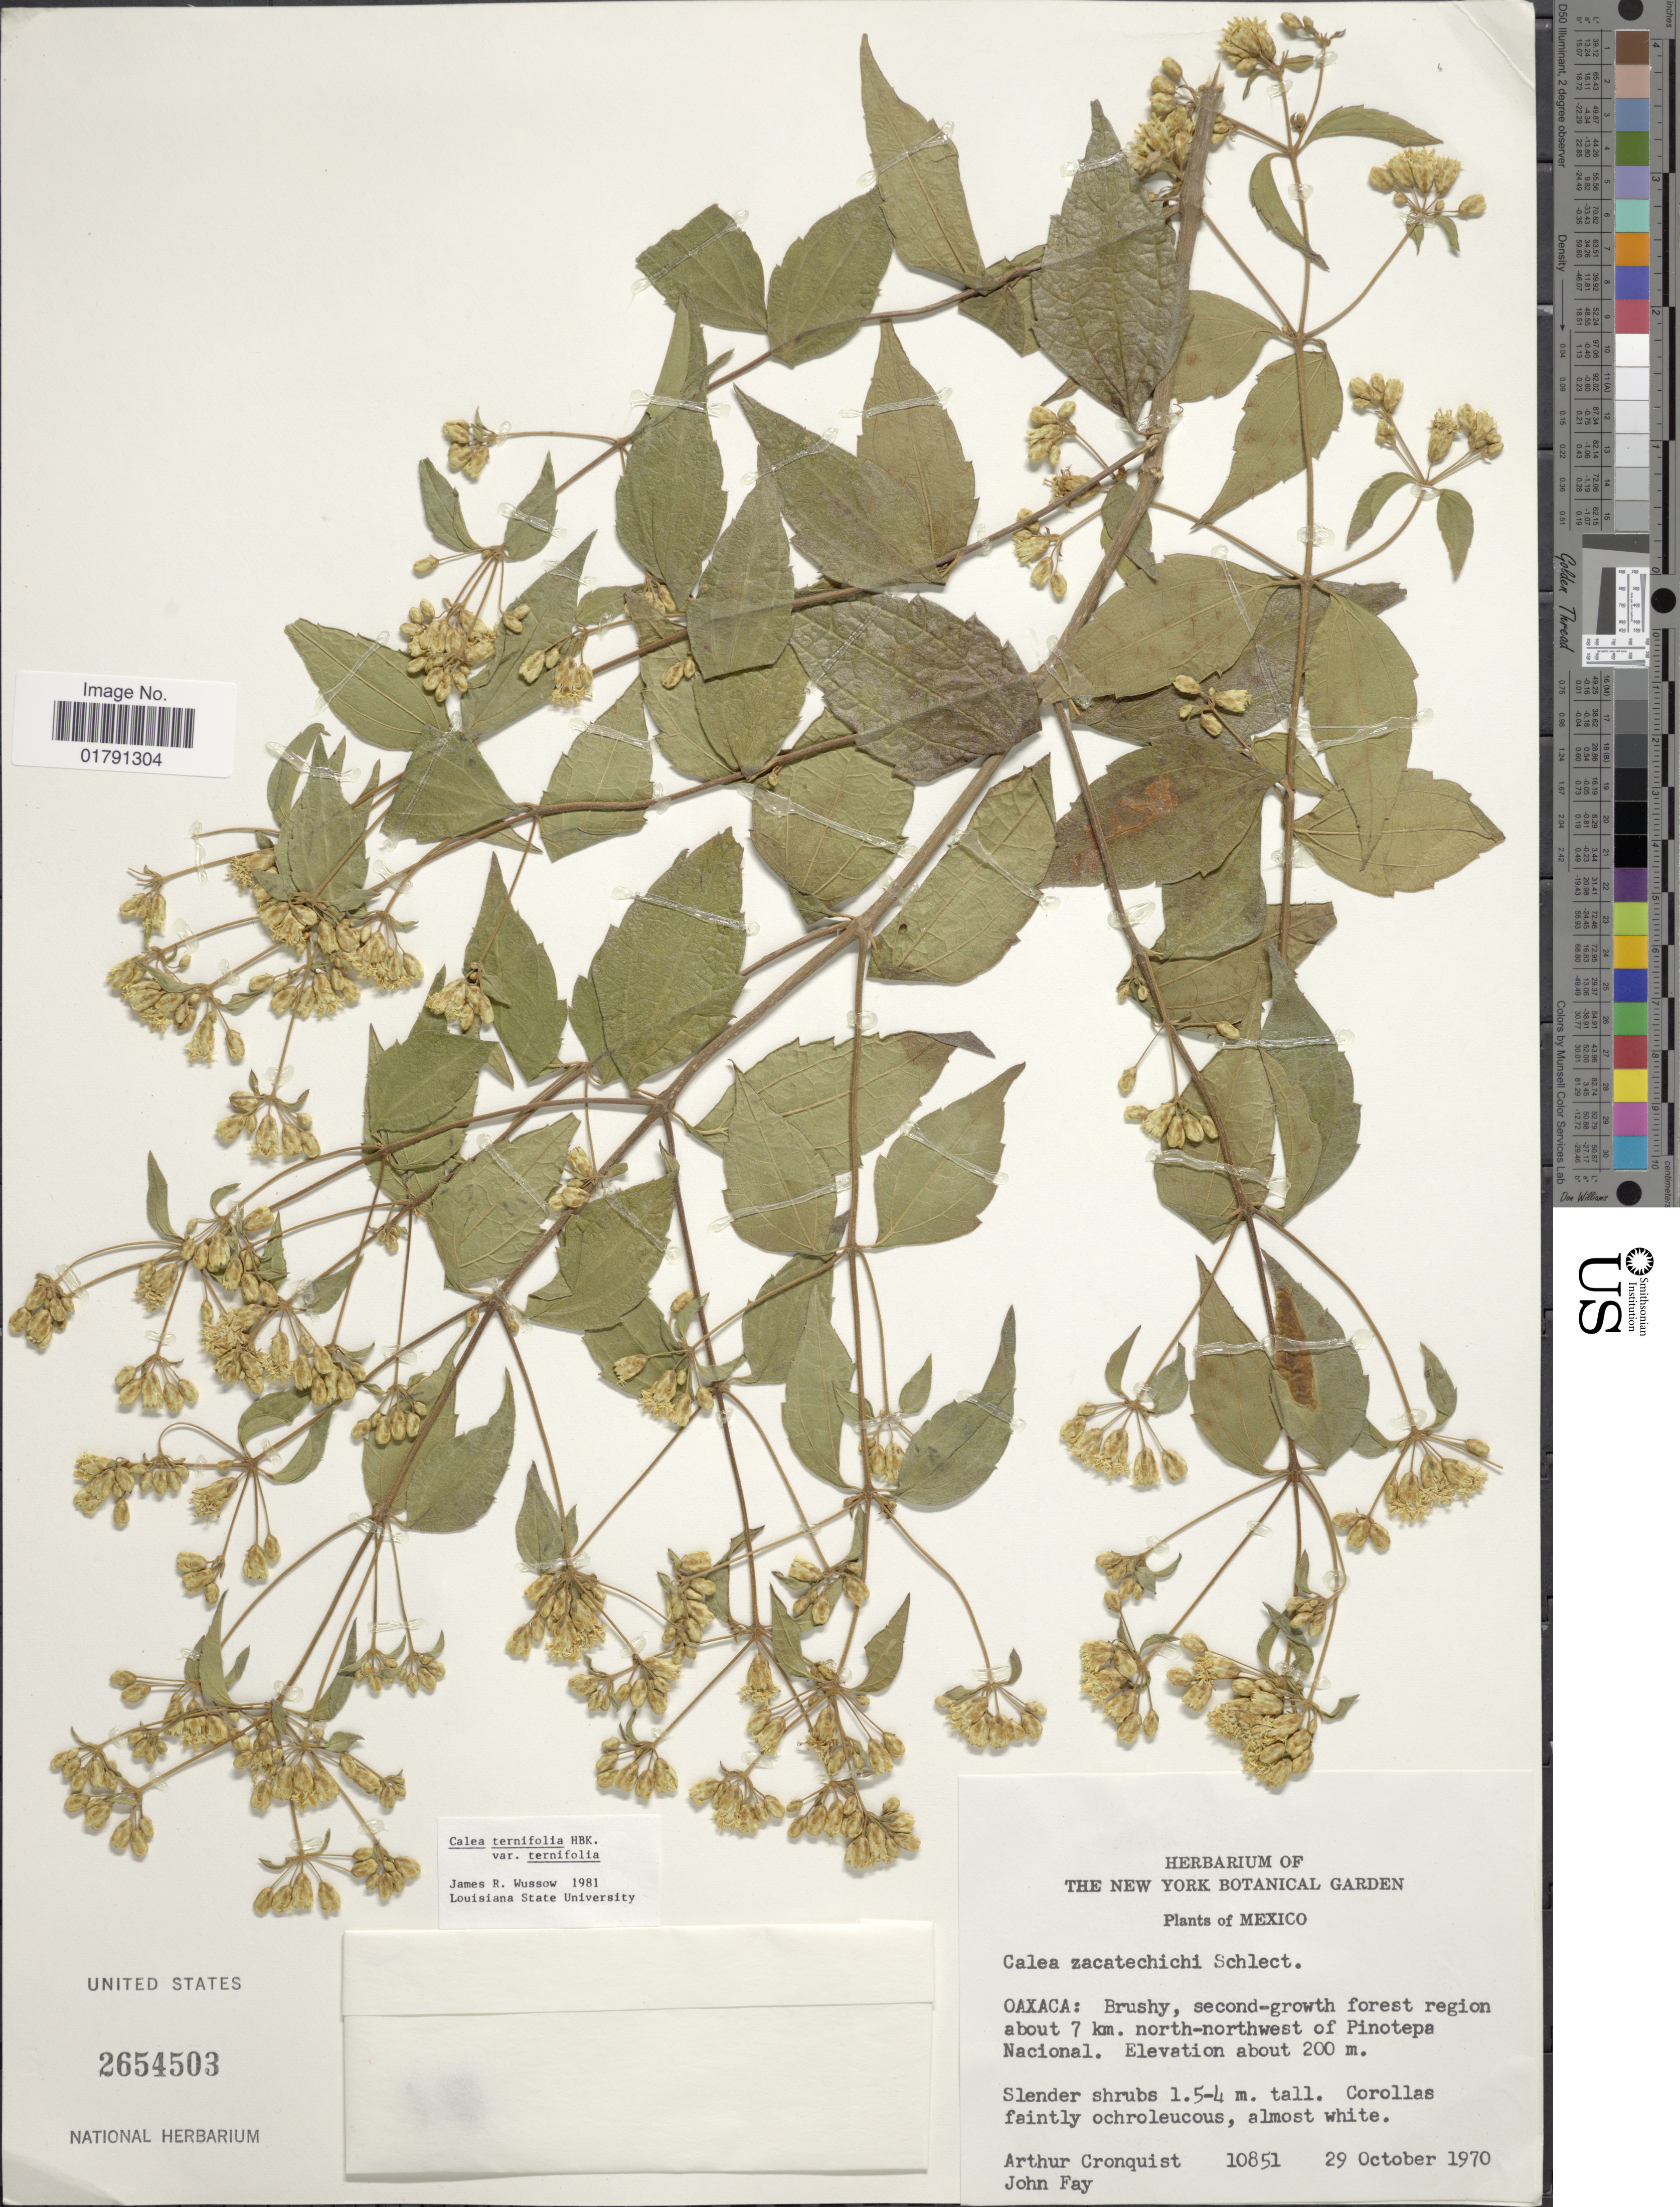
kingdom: Plantae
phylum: Tracheophyta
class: Magnoliopsida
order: Asterales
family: Asteraceae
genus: Calea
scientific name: Calea ternifolia var. ternifolia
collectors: A. J. Cronquist & J. M. Fay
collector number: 10851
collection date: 1970-10-29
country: Mexico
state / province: Oaxaca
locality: About 7 km north-northwest of Pinotepa Nacional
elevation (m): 200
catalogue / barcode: US 2654503